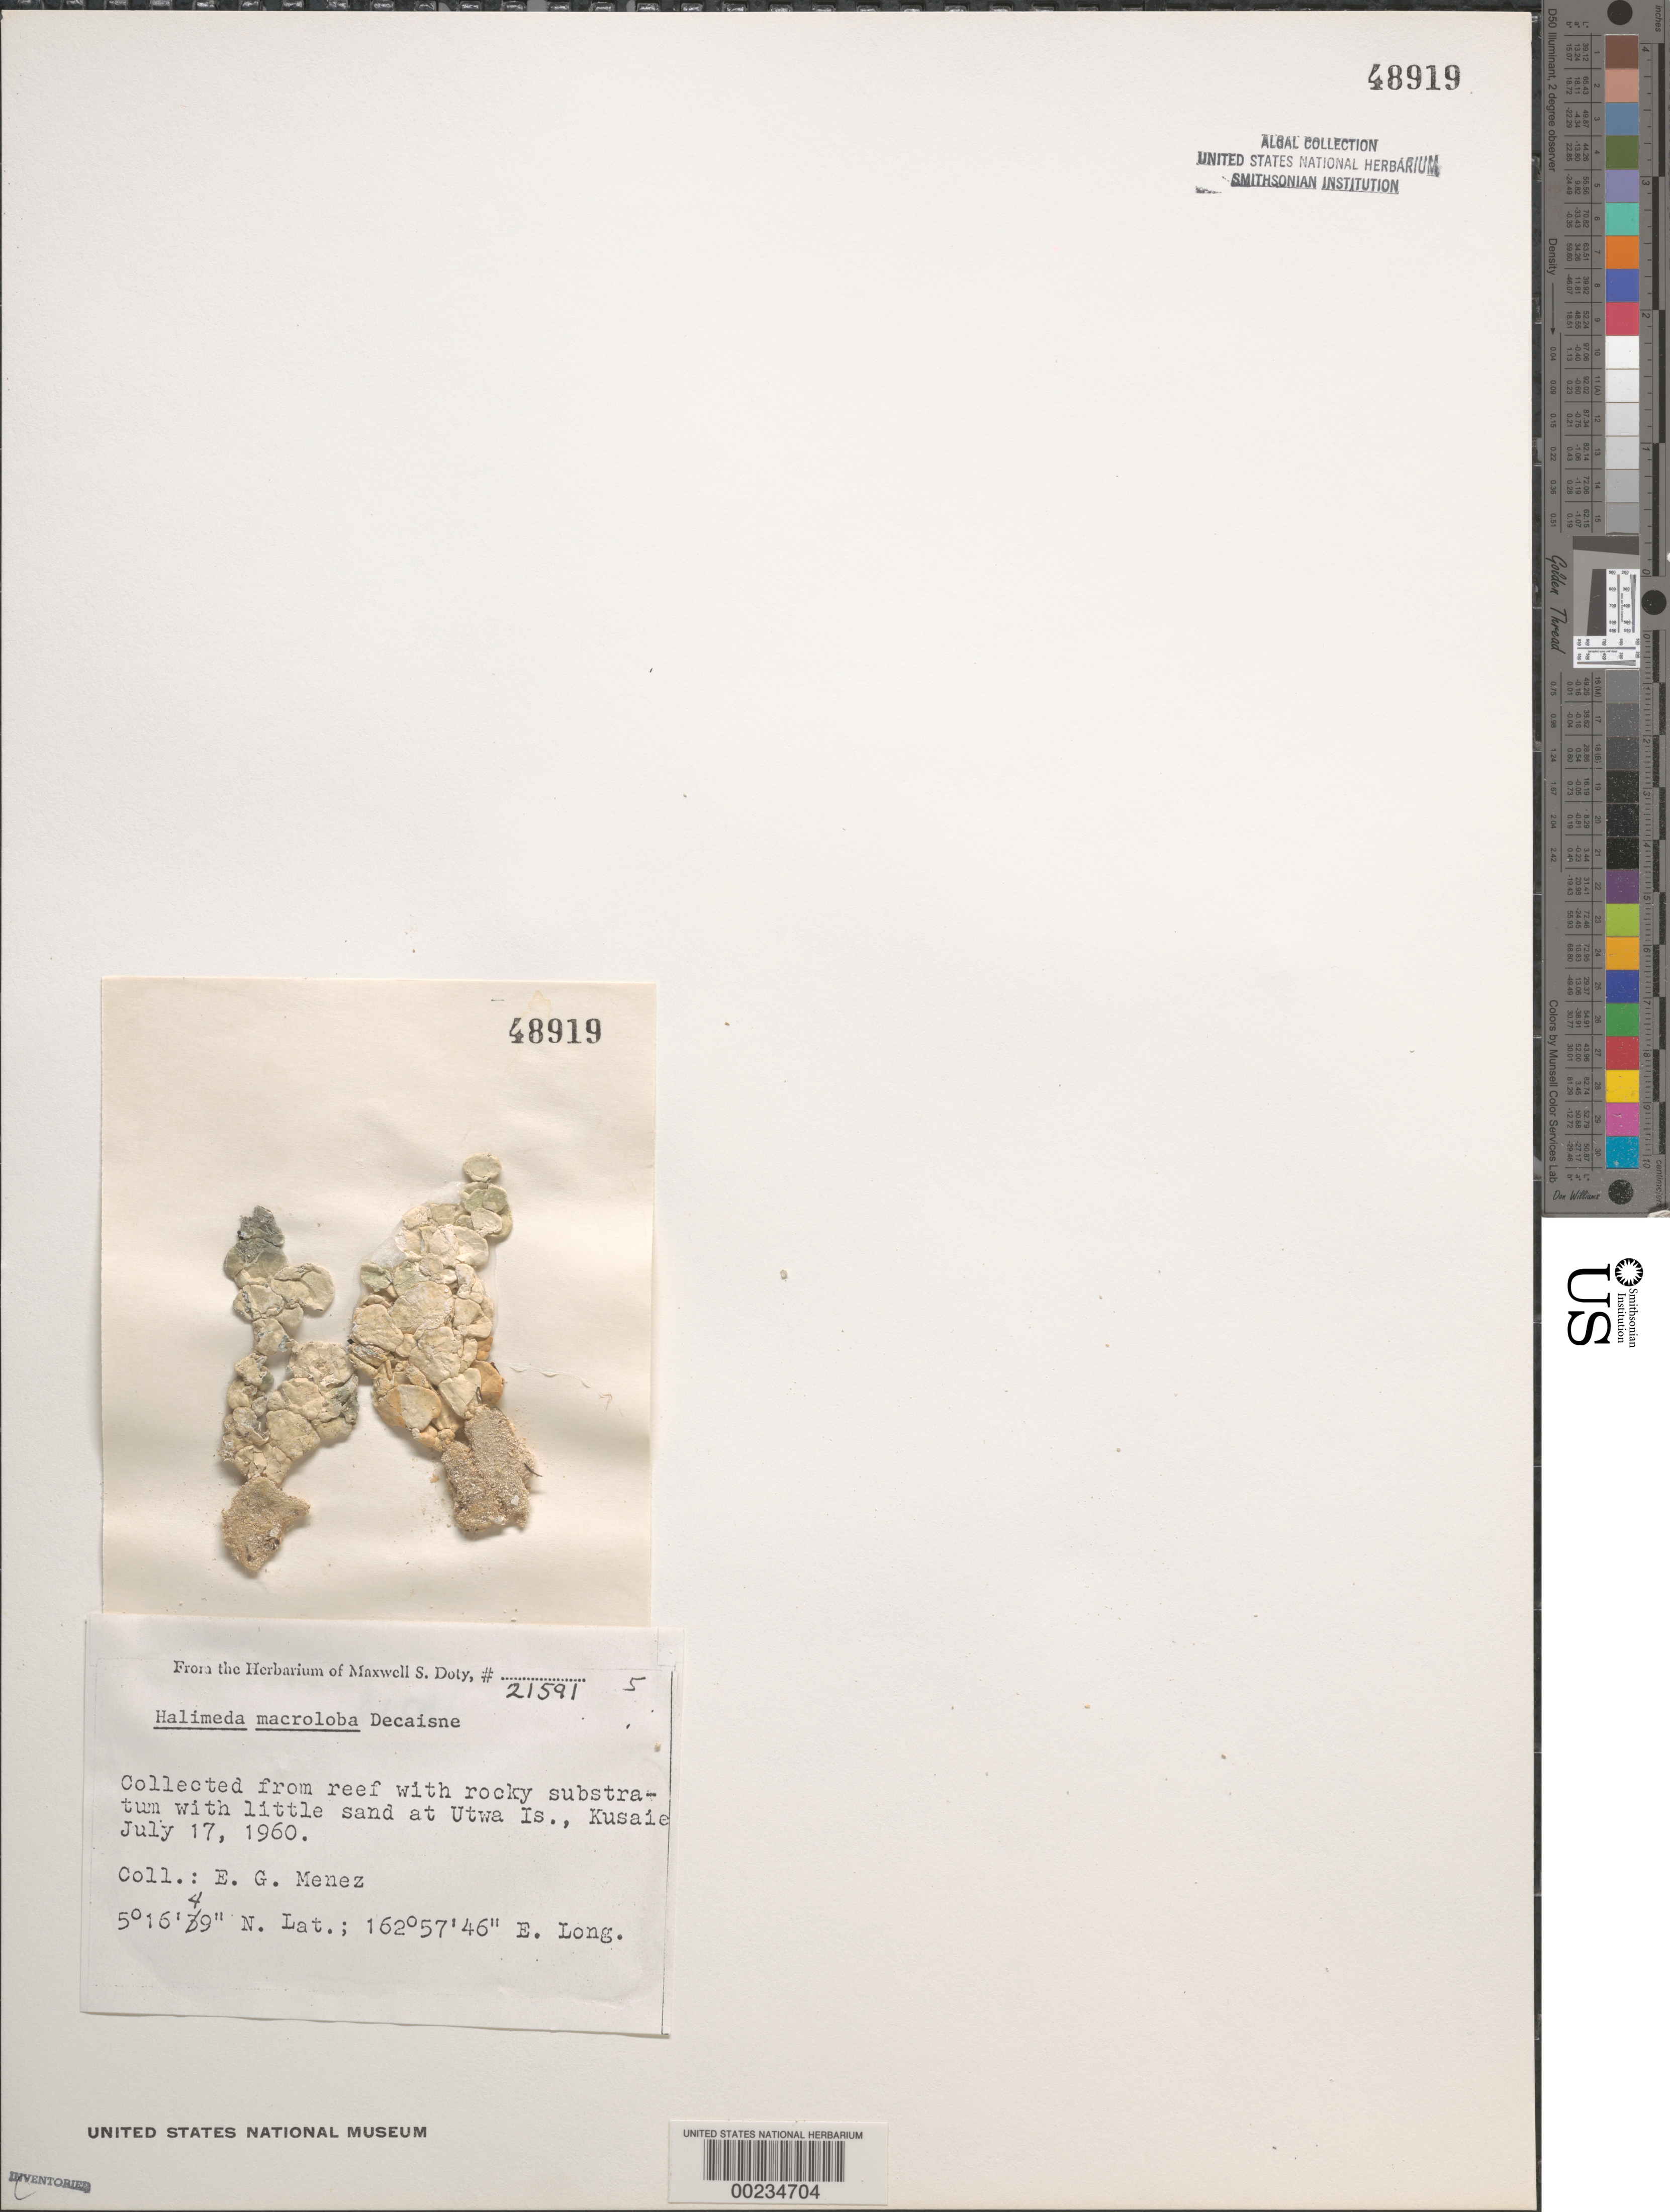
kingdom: Plantae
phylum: Chlorophyta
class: Ulvophyceae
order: Bryopsidales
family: Halimedaceae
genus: Halimeda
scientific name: Halimeda macroloba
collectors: Meñez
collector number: MSD 21591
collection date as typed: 17 Jul 1960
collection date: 1960-07-17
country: Micronesia, Federated States of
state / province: Kosrae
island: Utwa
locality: Utwa Island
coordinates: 5 16' 49" N, 162 57' 46" E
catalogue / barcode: US 48919